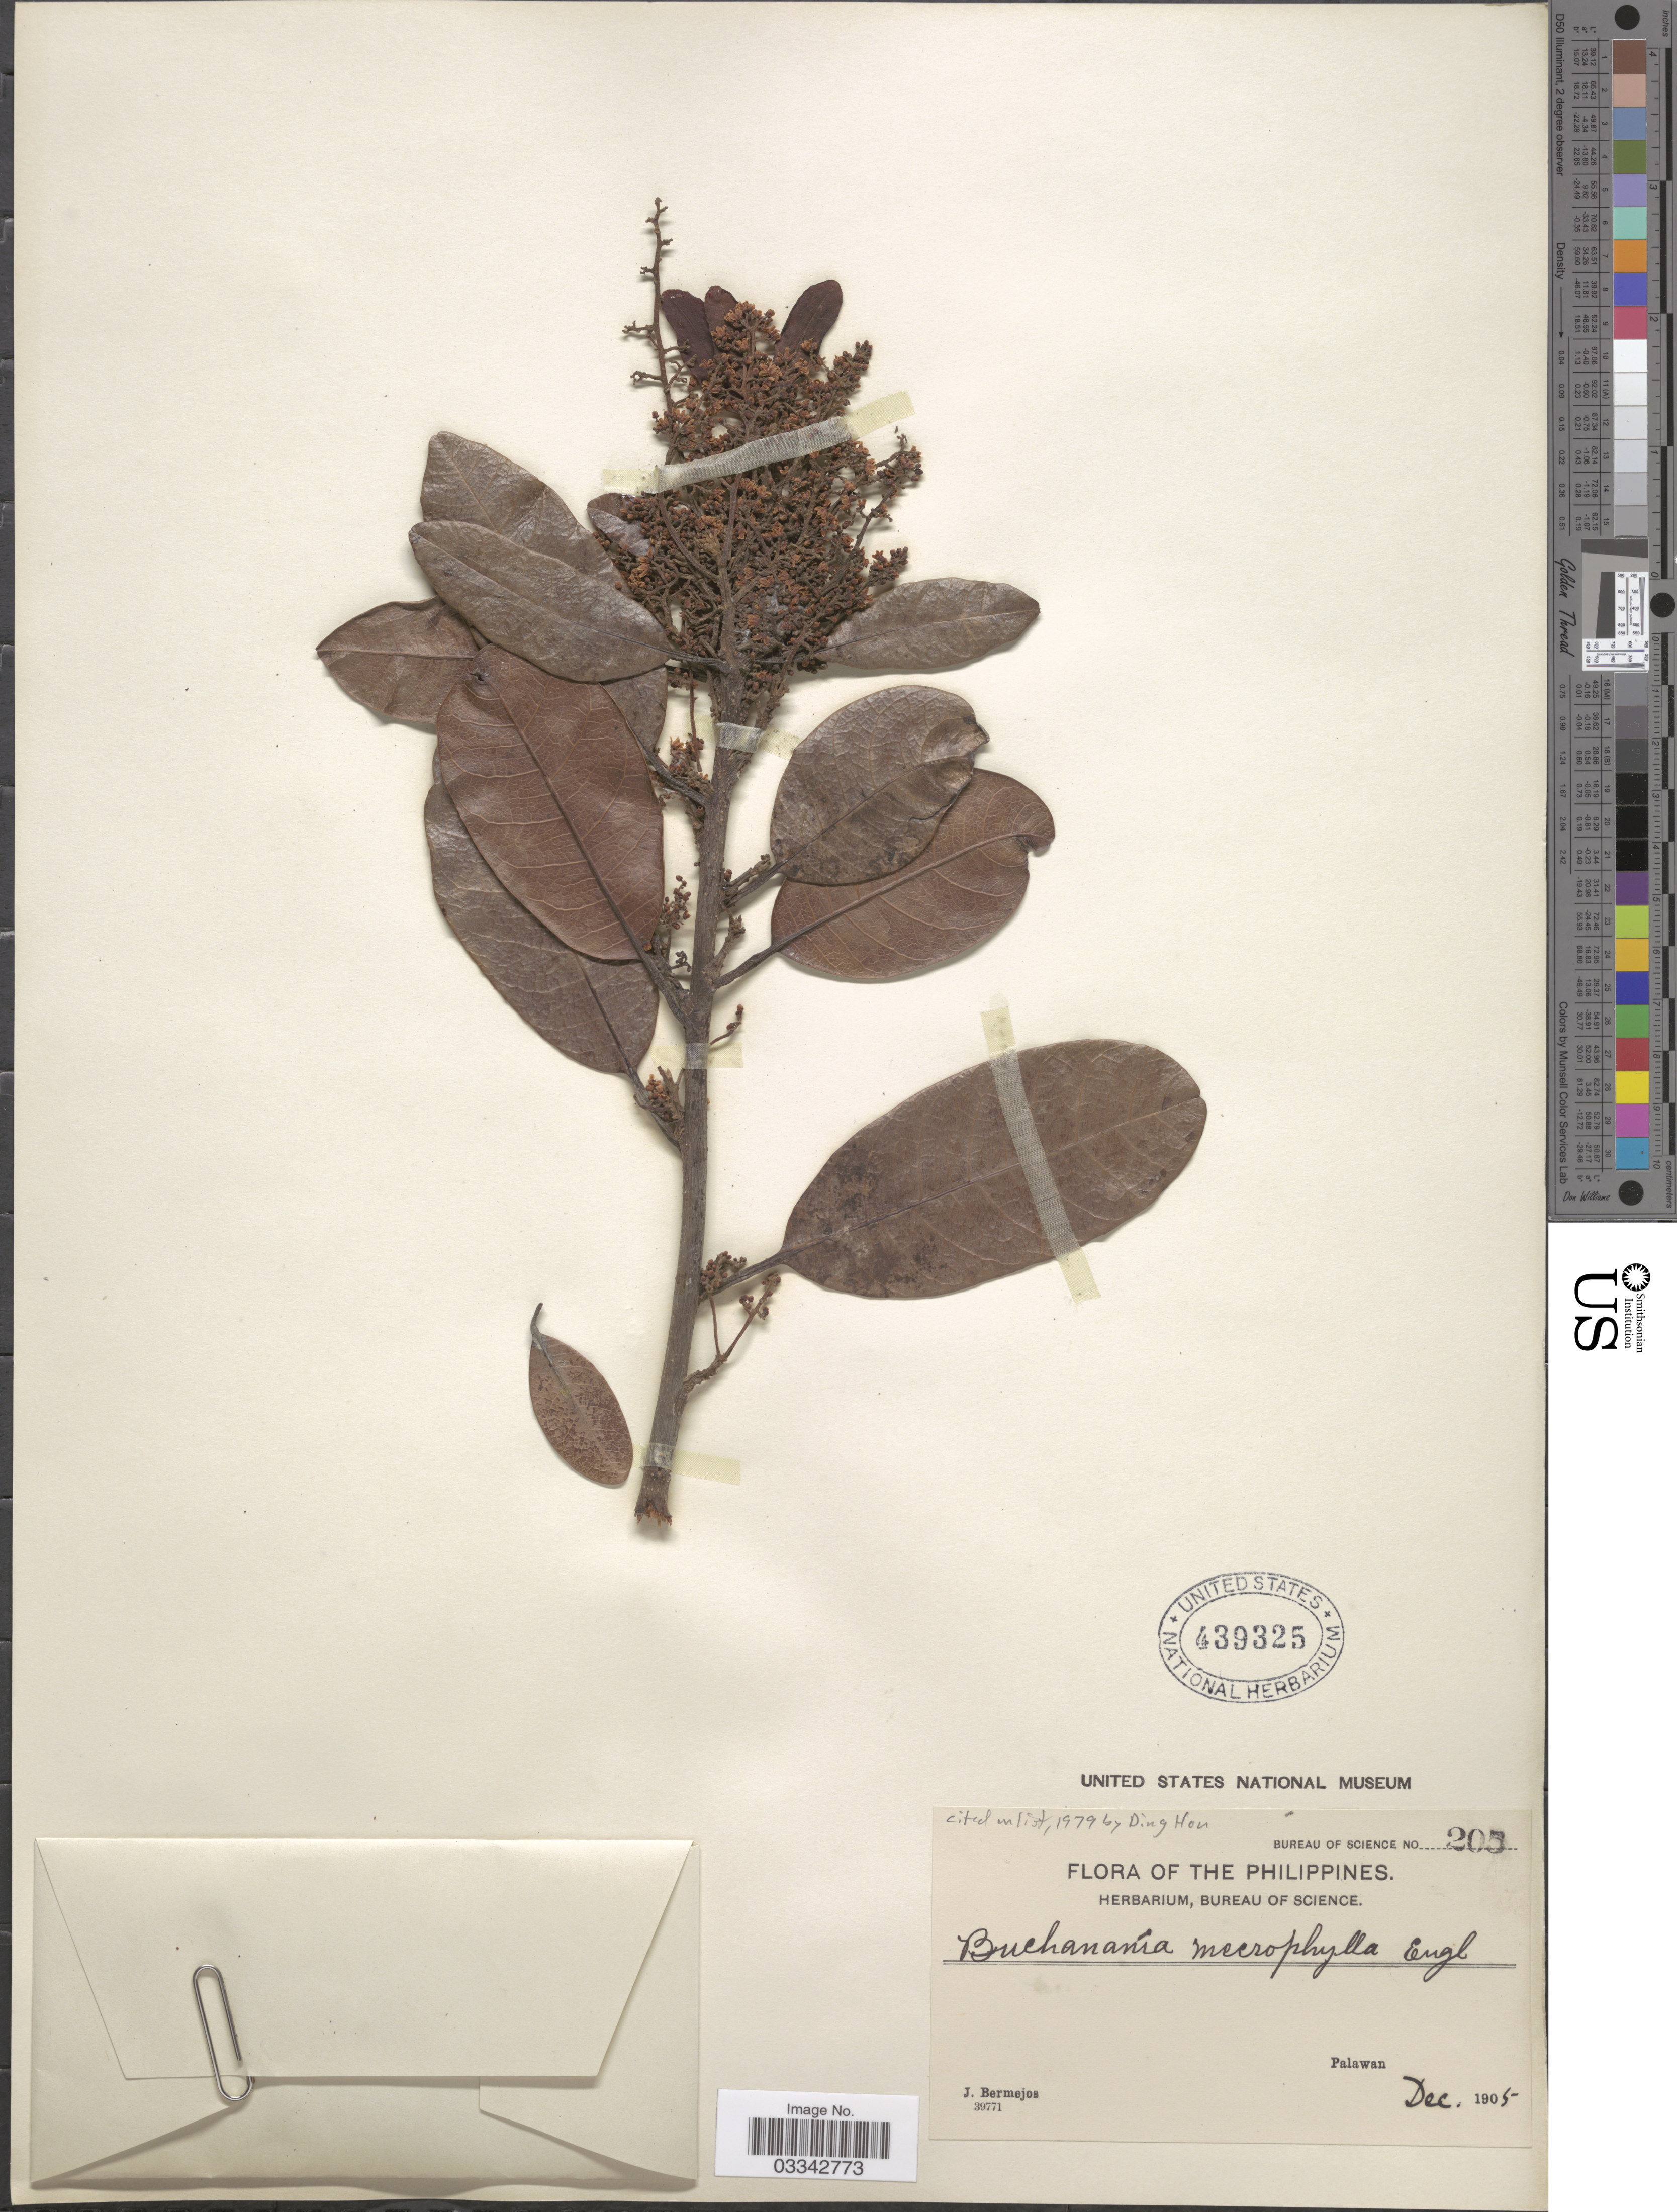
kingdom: Plantae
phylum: Tracheophyta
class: Magnoliopsida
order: Sapindales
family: Anacardiaceae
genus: Buchanania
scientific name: Buchanania microphylla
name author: Engl.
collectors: J. Bermejos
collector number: Bureau of Science 205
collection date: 1905-12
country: Philippines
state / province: Mimaropa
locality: Palawan.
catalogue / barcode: US 439325